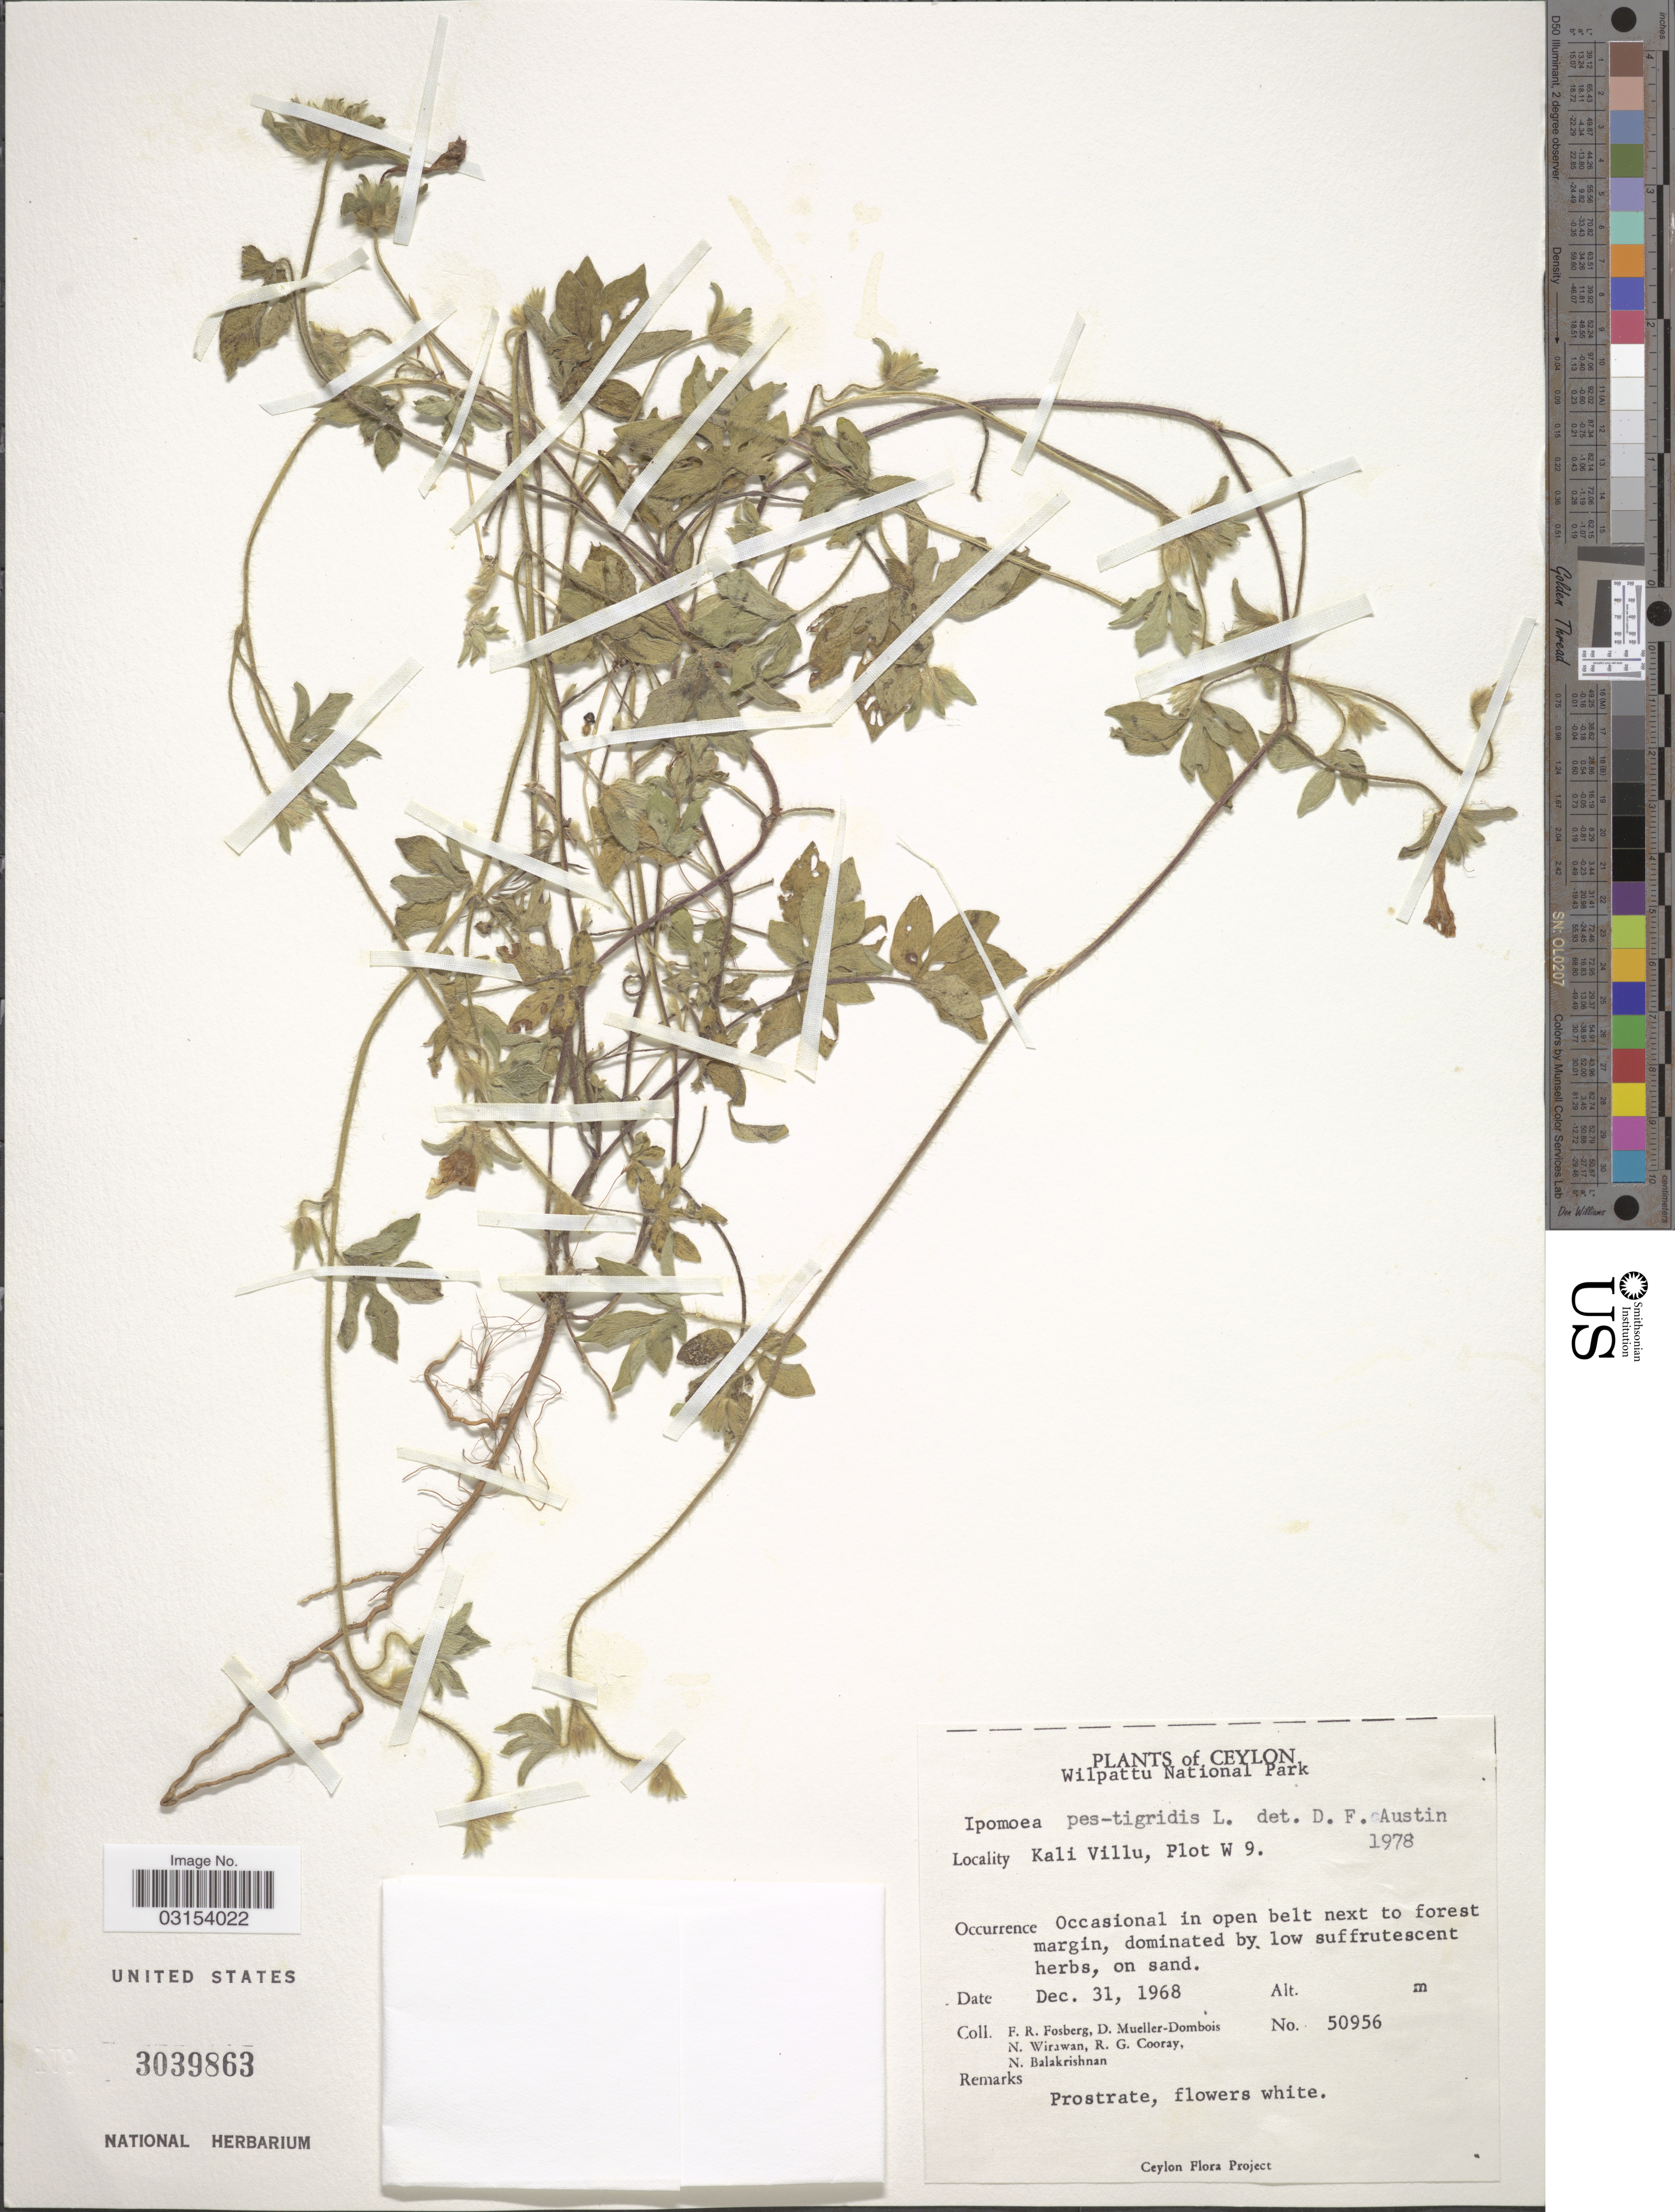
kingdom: Plantae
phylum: Tracheophyta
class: Magnoliopsida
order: Solanales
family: Convolvulaceae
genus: Ipomoea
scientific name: Ipomoea pes-tigridis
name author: L.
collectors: F. R. Fosberg, D. Mueller-Dombois, N. Wirawan, R. Cooray & N. Balakrishnan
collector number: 50956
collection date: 1968-12-31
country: Sri Lanka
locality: Ceylon. Wilpattu National Park. Kali Villu, Plot W 9.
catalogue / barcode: US 3039863